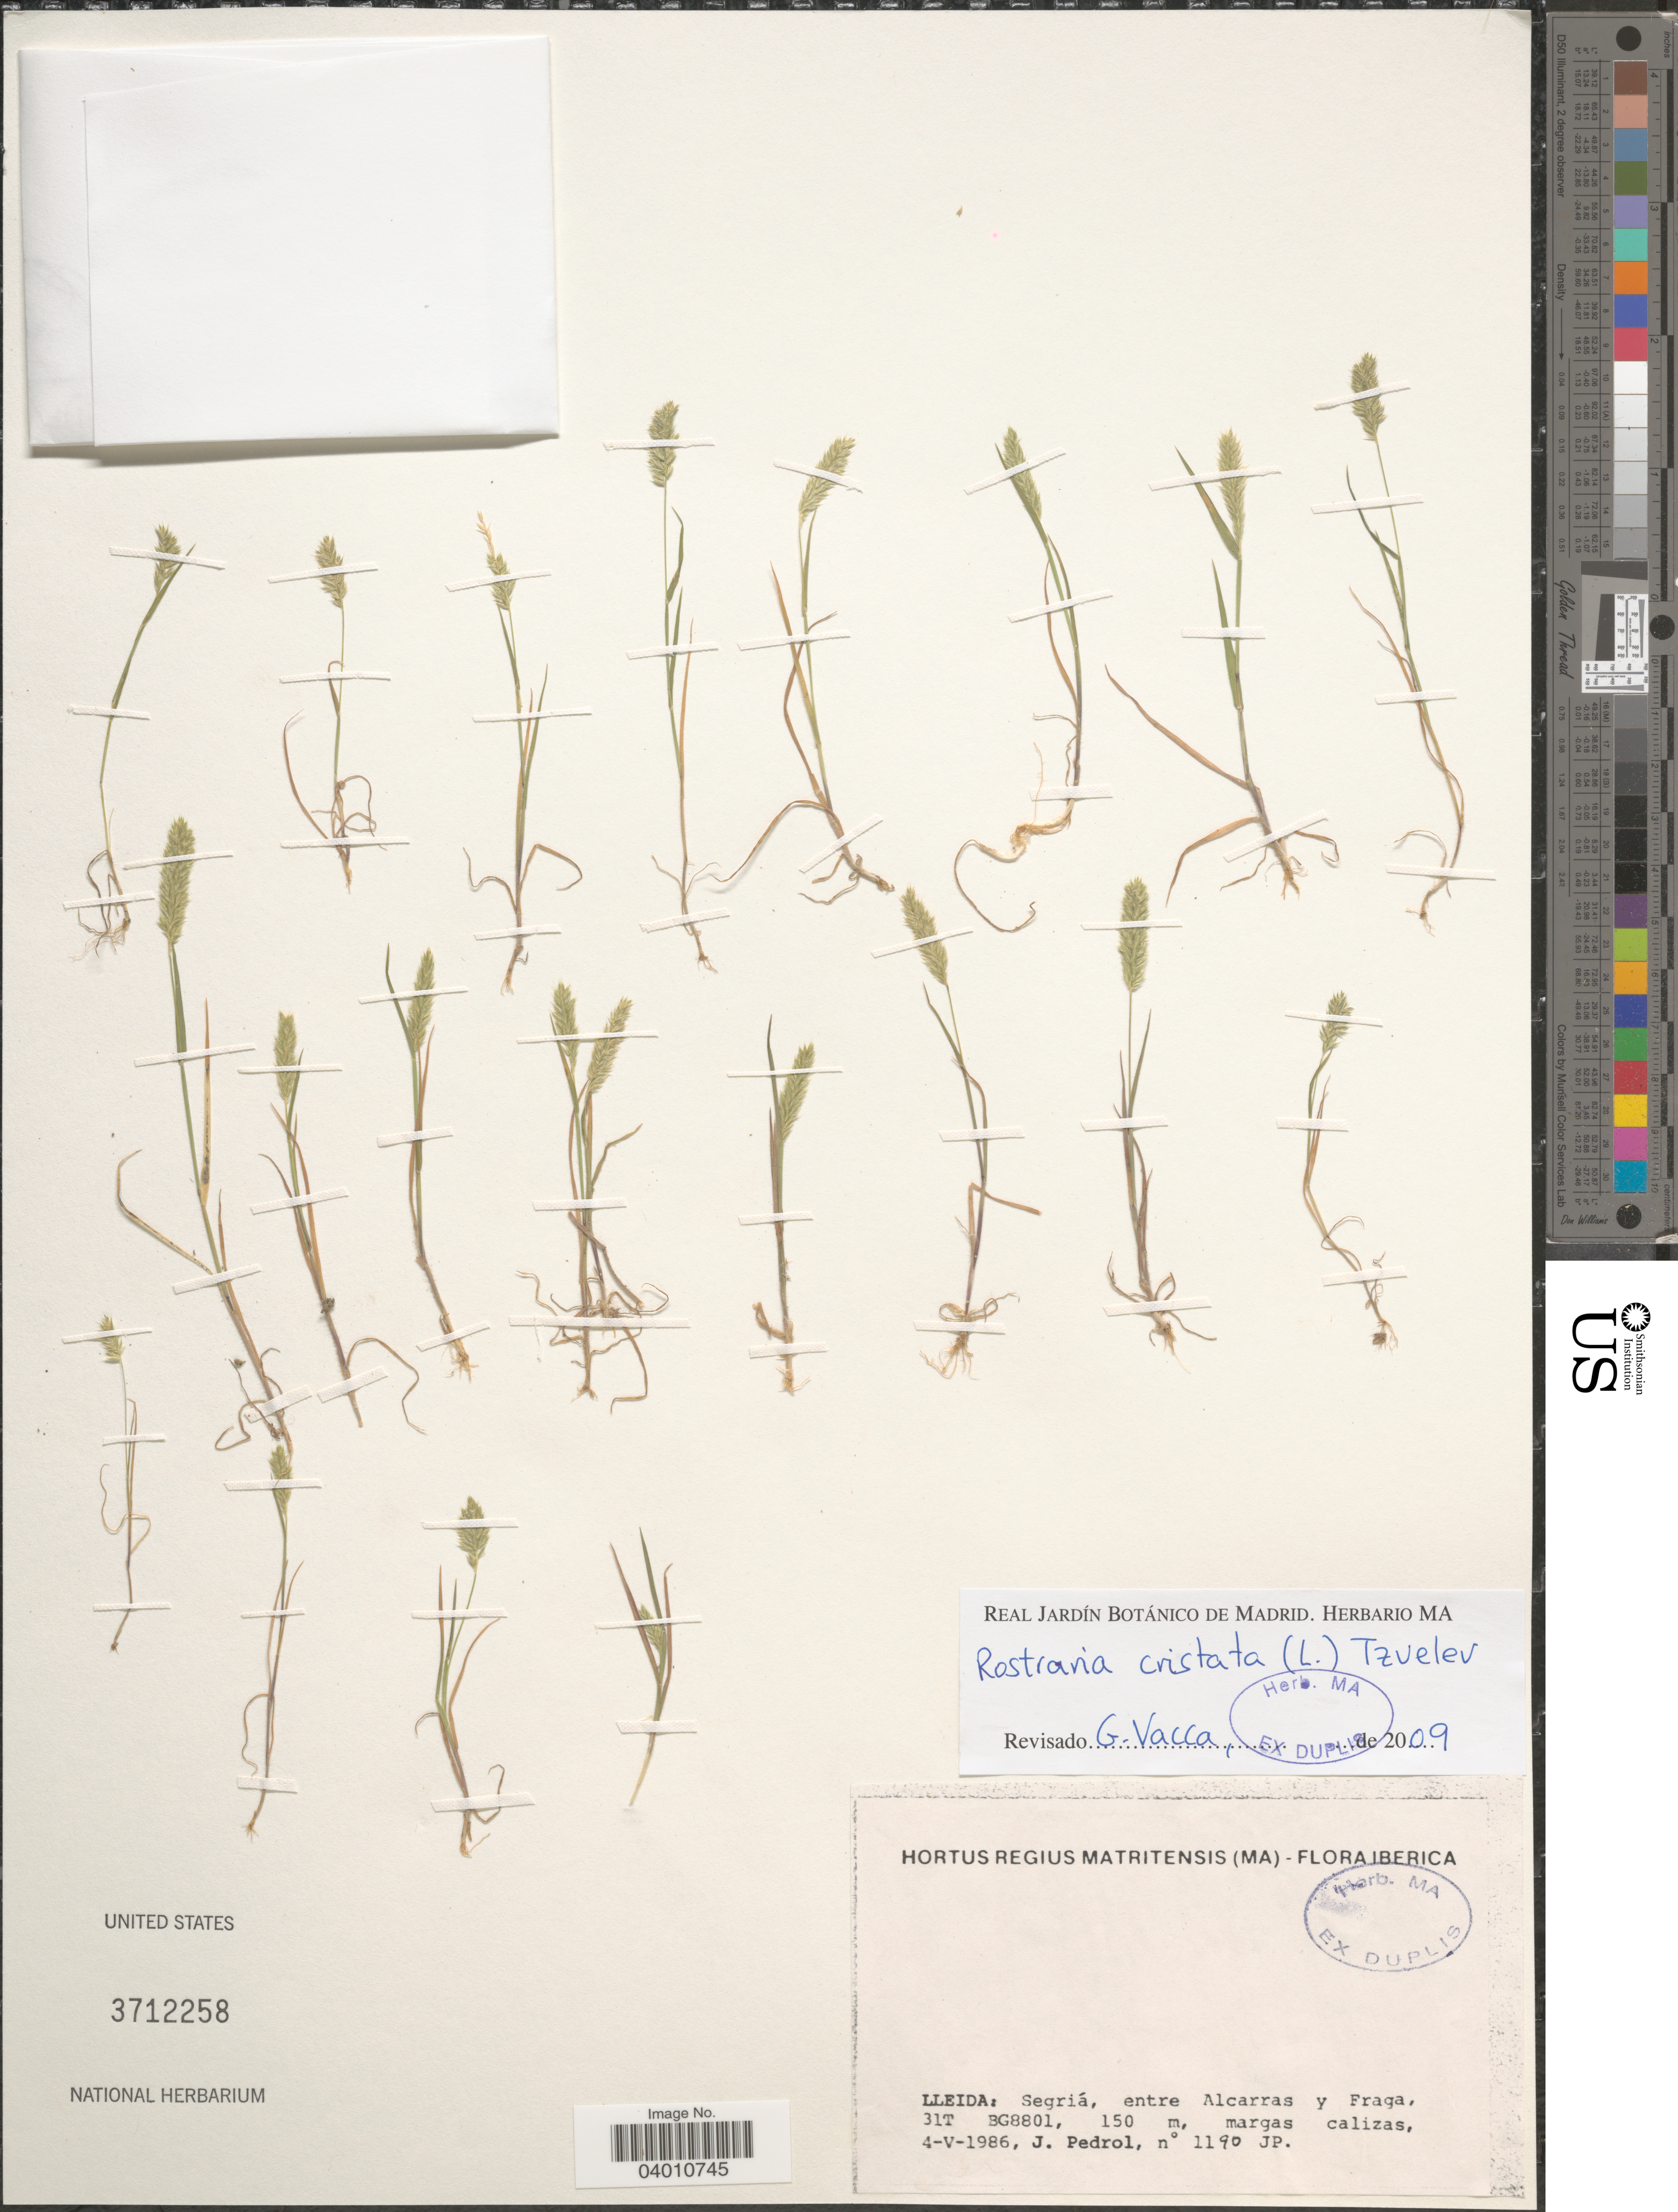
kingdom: Plantae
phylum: Tracheophyta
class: Liliopsida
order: Poales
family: Poaceae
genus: Rostraria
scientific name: Rostraria cristata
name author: (L.) Tzvelev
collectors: J. Pedrol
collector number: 1190JP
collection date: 1986-05-04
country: Spain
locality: Iberica. Lleida: Segriá, entre Alcarras y Fraga, 31T BG8801, margas calizas.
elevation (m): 150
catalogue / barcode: US 3712258